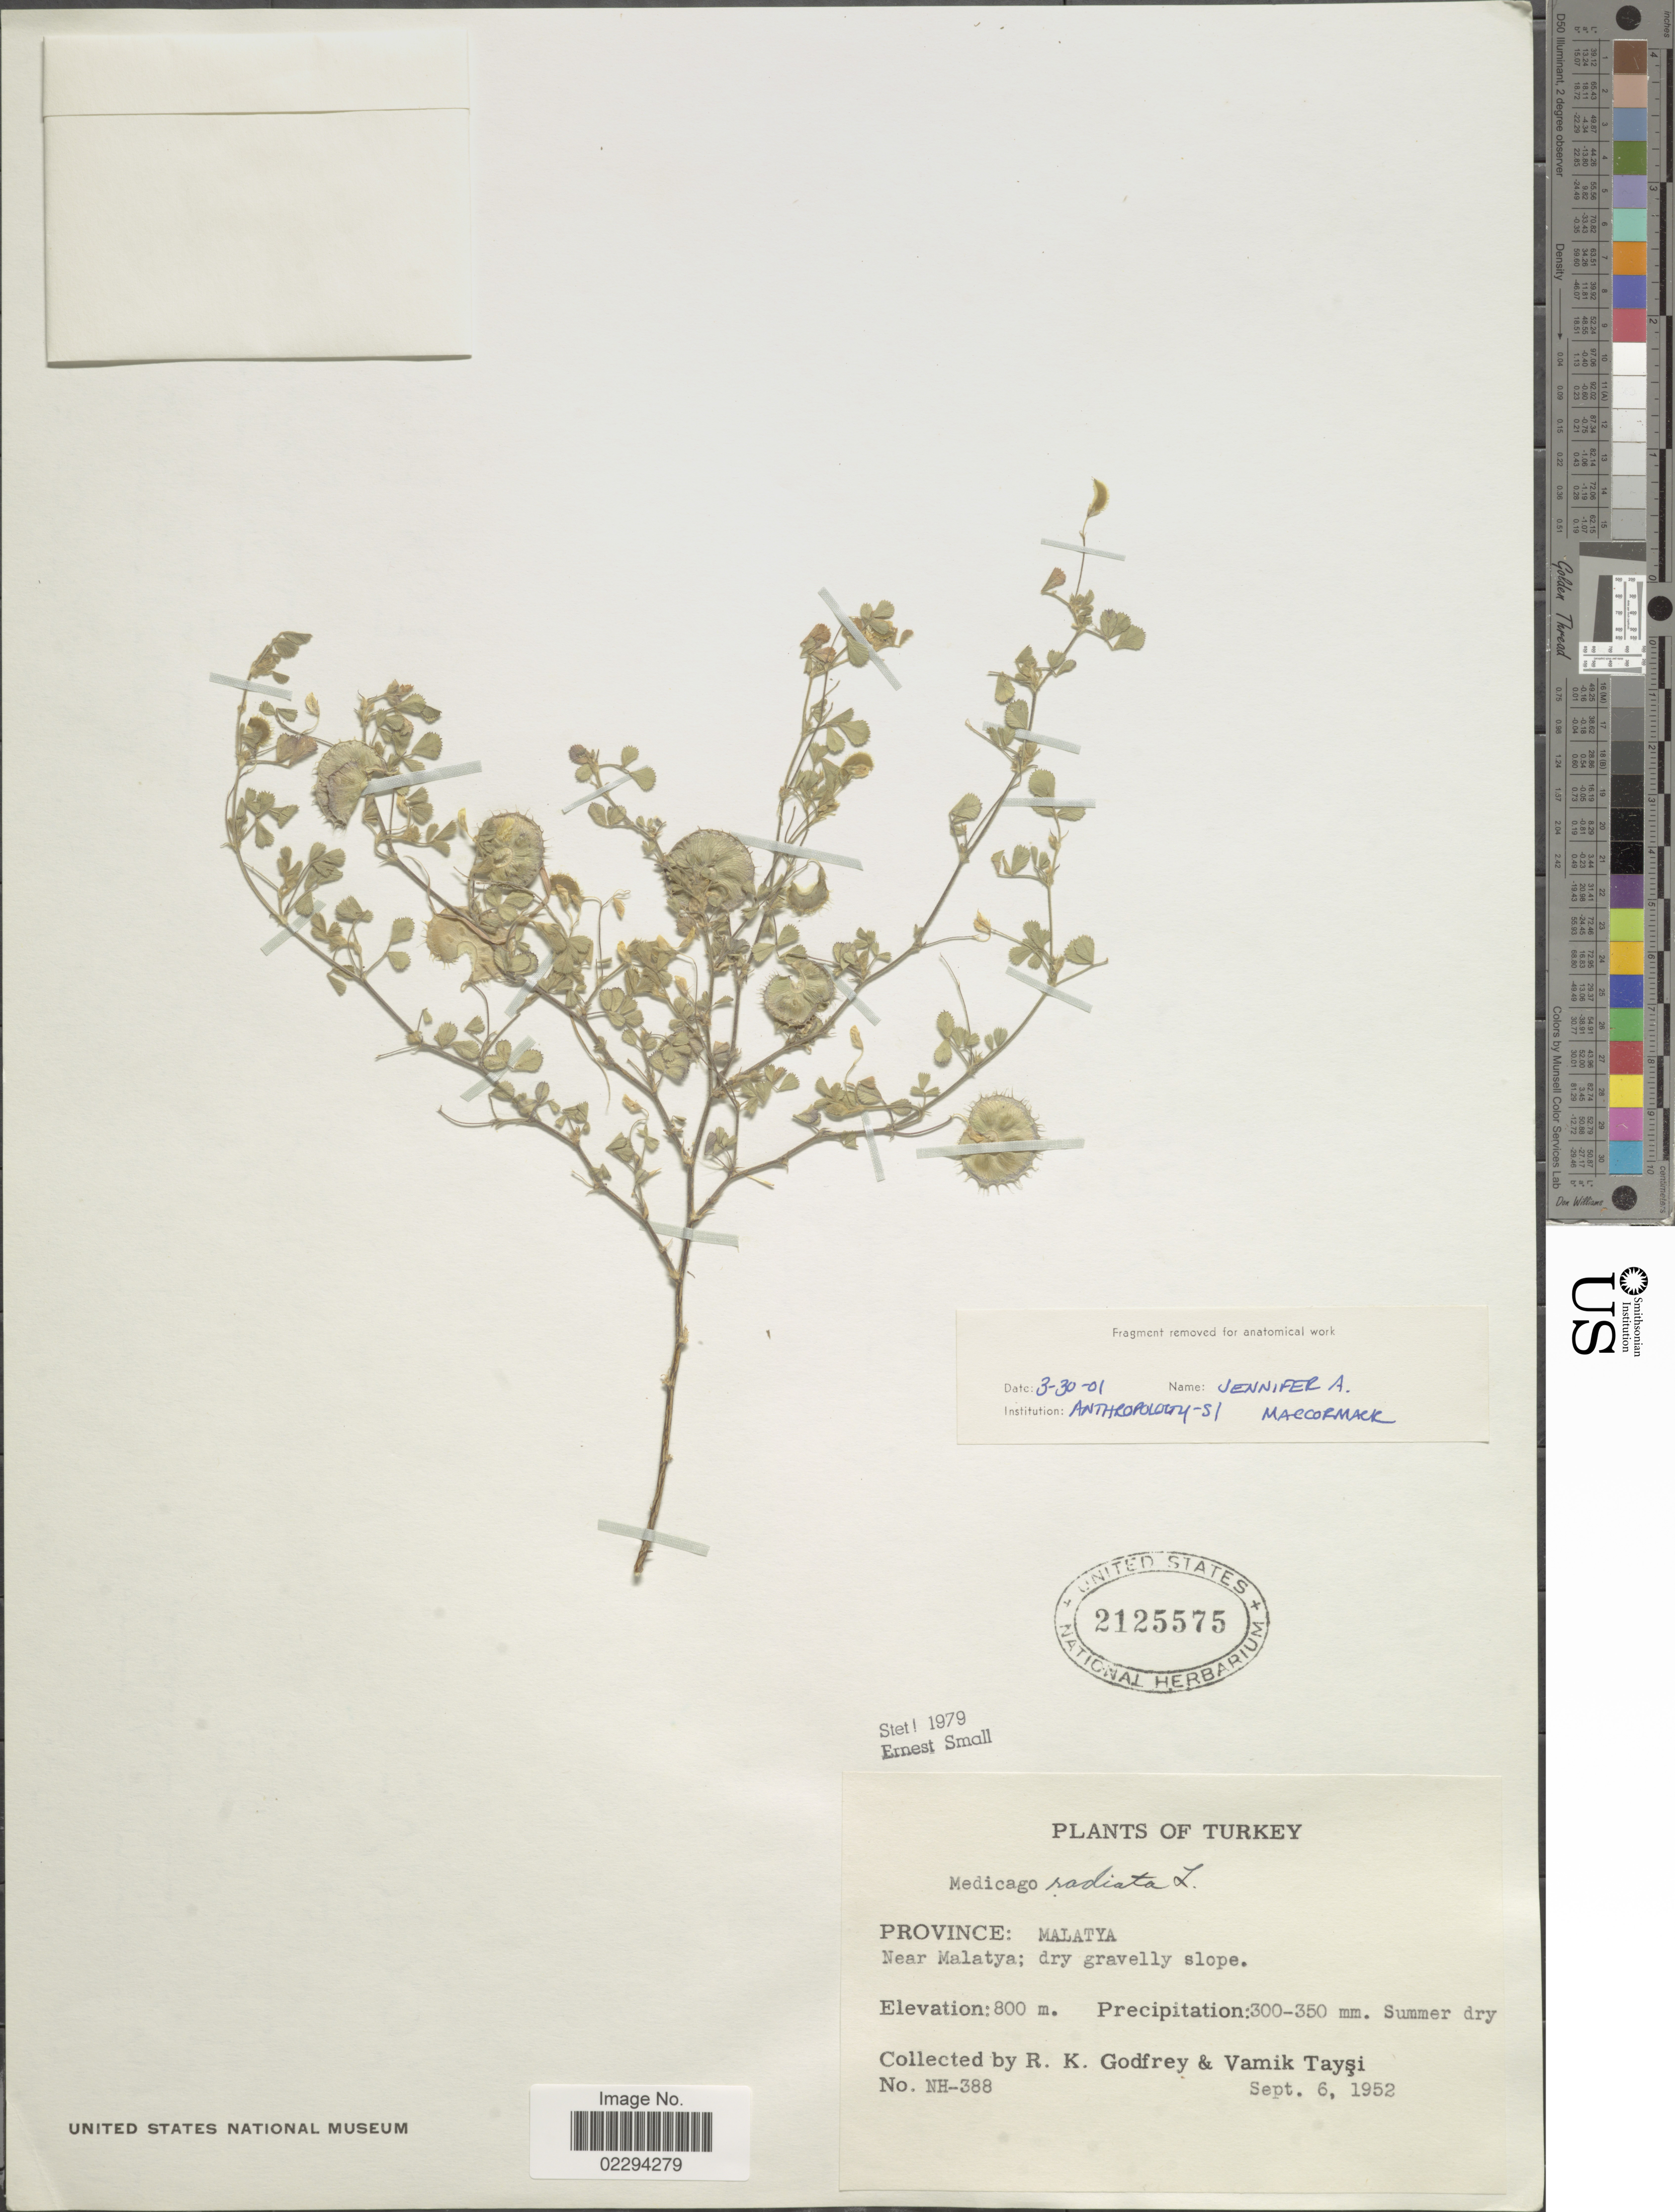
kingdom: Plantae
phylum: Tracheophyta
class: Magnoliopsida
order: Fabales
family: Fabaceae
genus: Medicago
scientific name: Medicago radiata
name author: L.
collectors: R. K. Godfrey & V. Taysi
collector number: NH-388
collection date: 1952-09-06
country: Turkey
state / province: Malatya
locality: Near Malatya; dry gravelly slope.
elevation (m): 800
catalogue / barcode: US 2125575